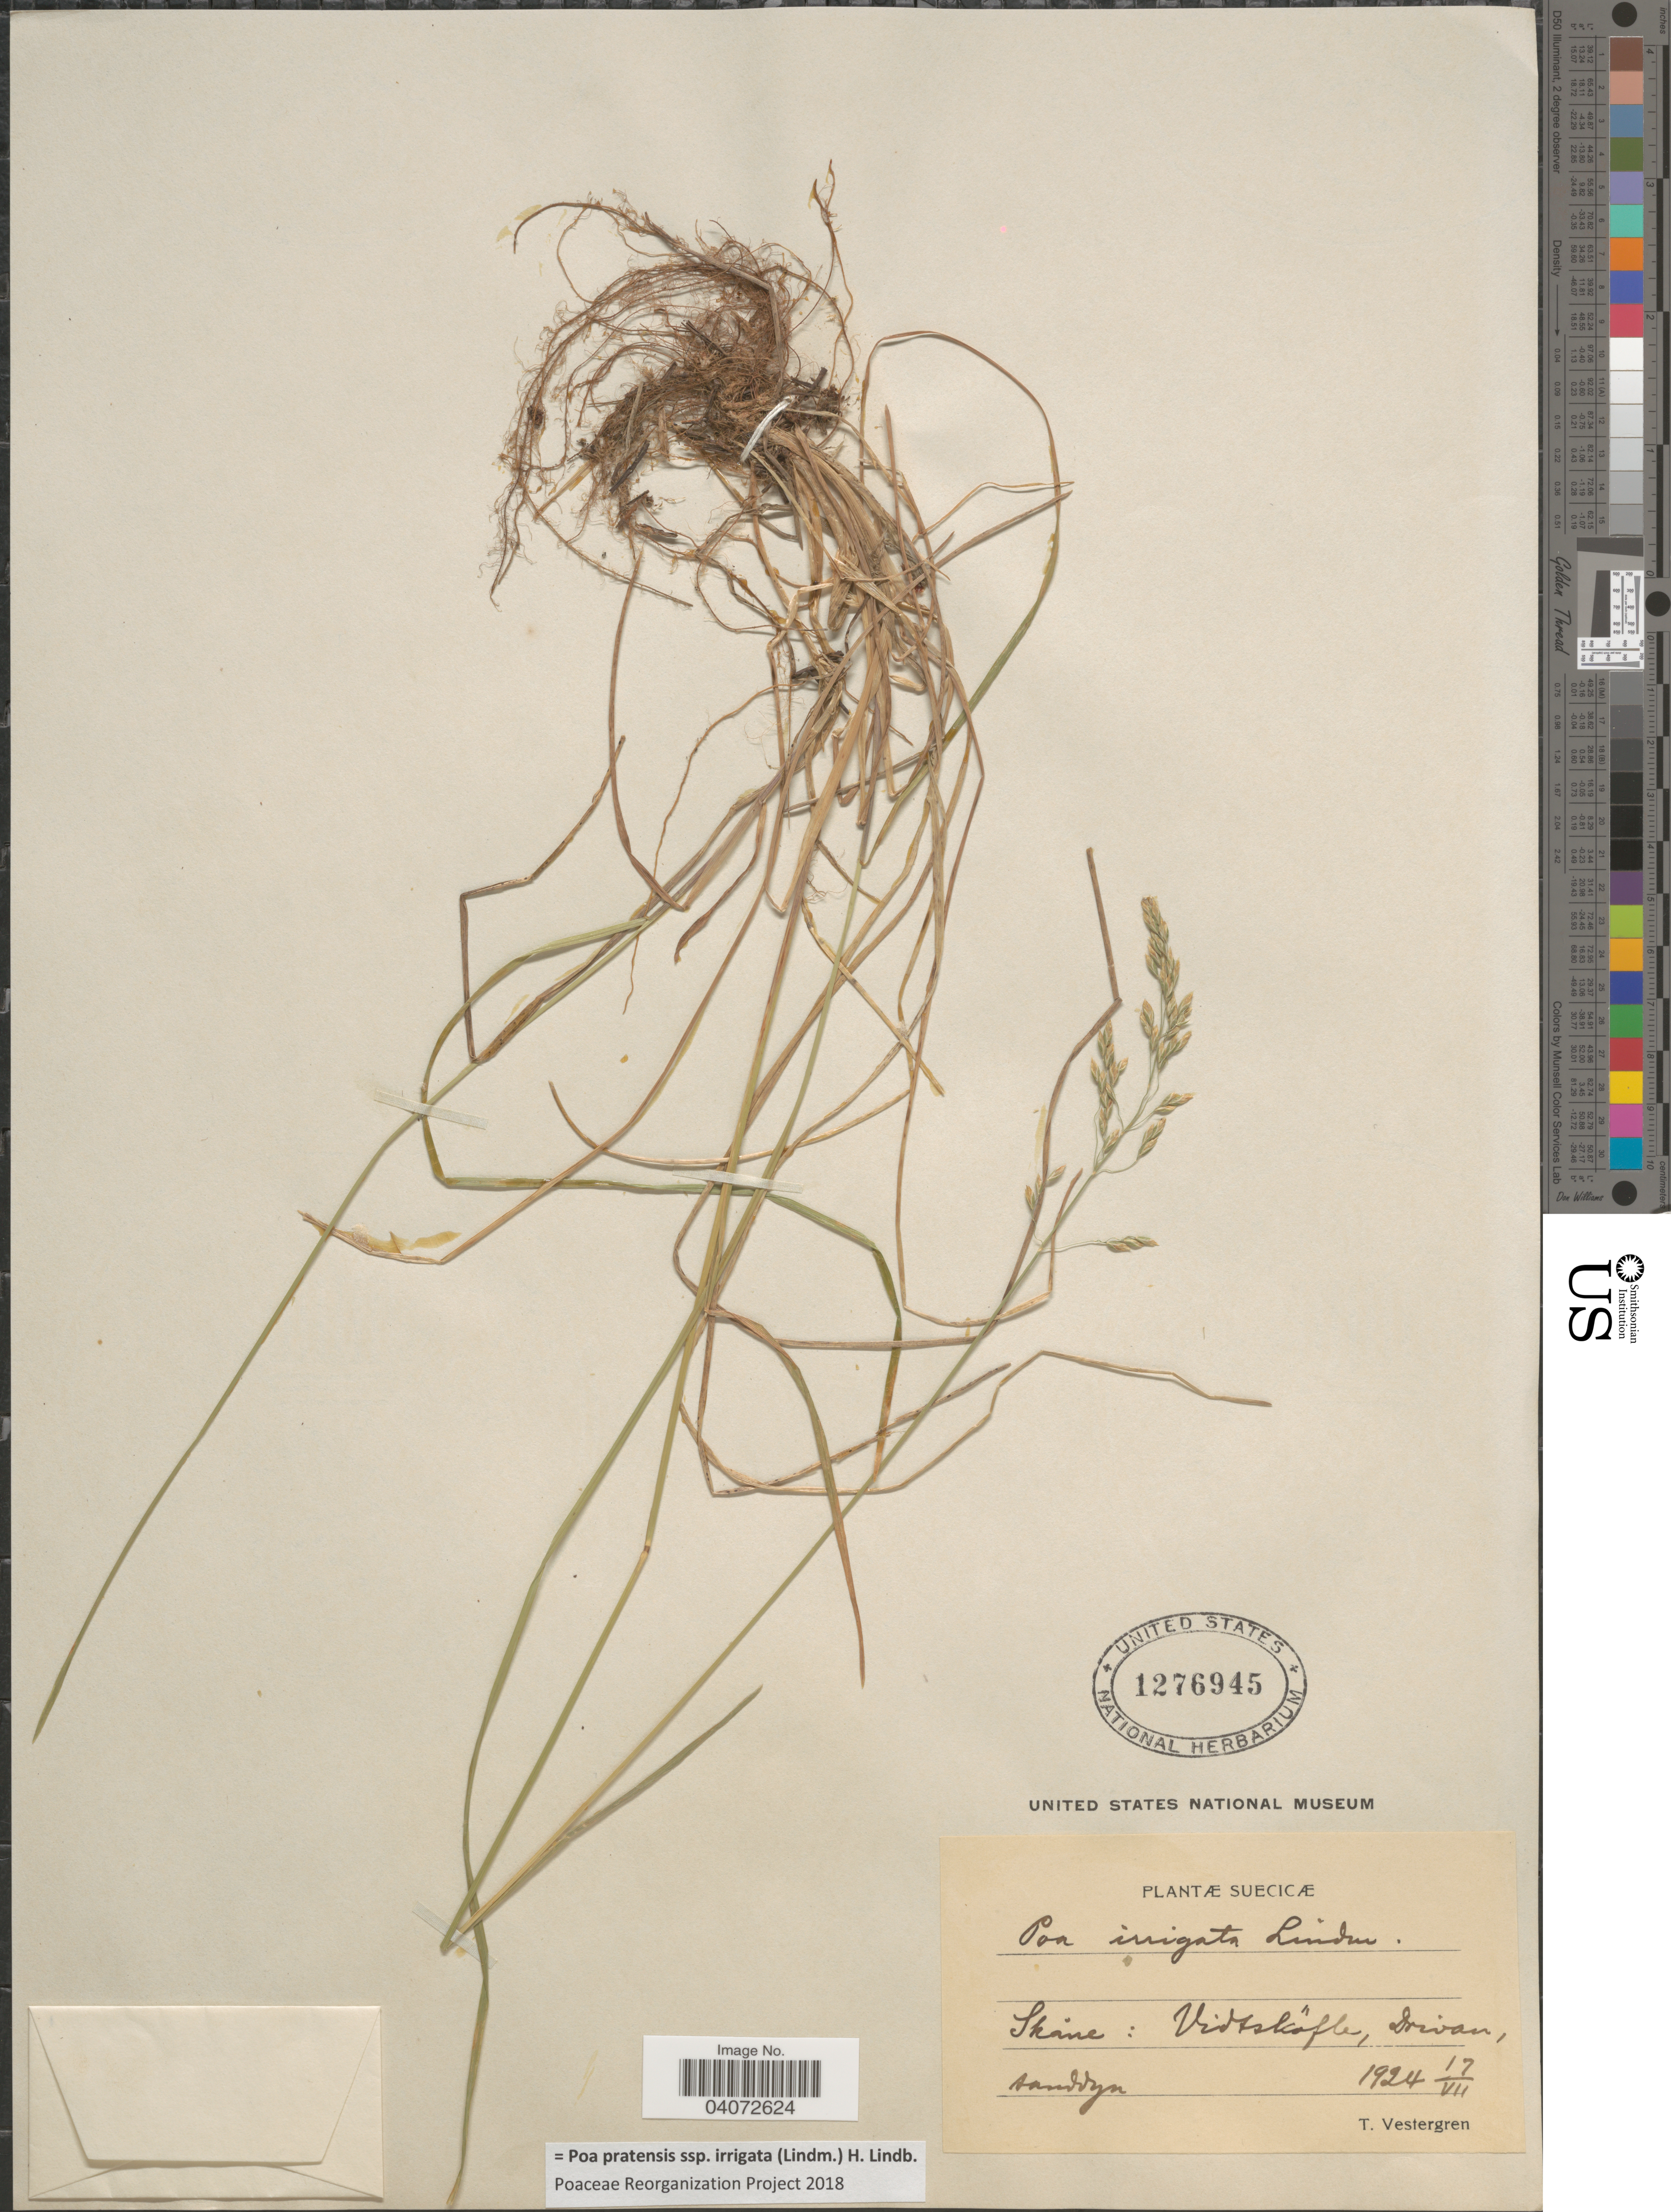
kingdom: Plantae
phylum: Tracheophyta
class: Liliopsida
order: Poales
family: Poaceae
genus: Poa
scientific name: Poa pratensis subsp. irrigata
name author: (Lindm.) H. Lindb.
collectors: T. Vestergren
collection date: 1924-07-17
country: Sweden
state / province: Skåne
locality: Suecicæ. Vittskövle, Druvan. [interpreted]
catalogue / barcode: US 1276945